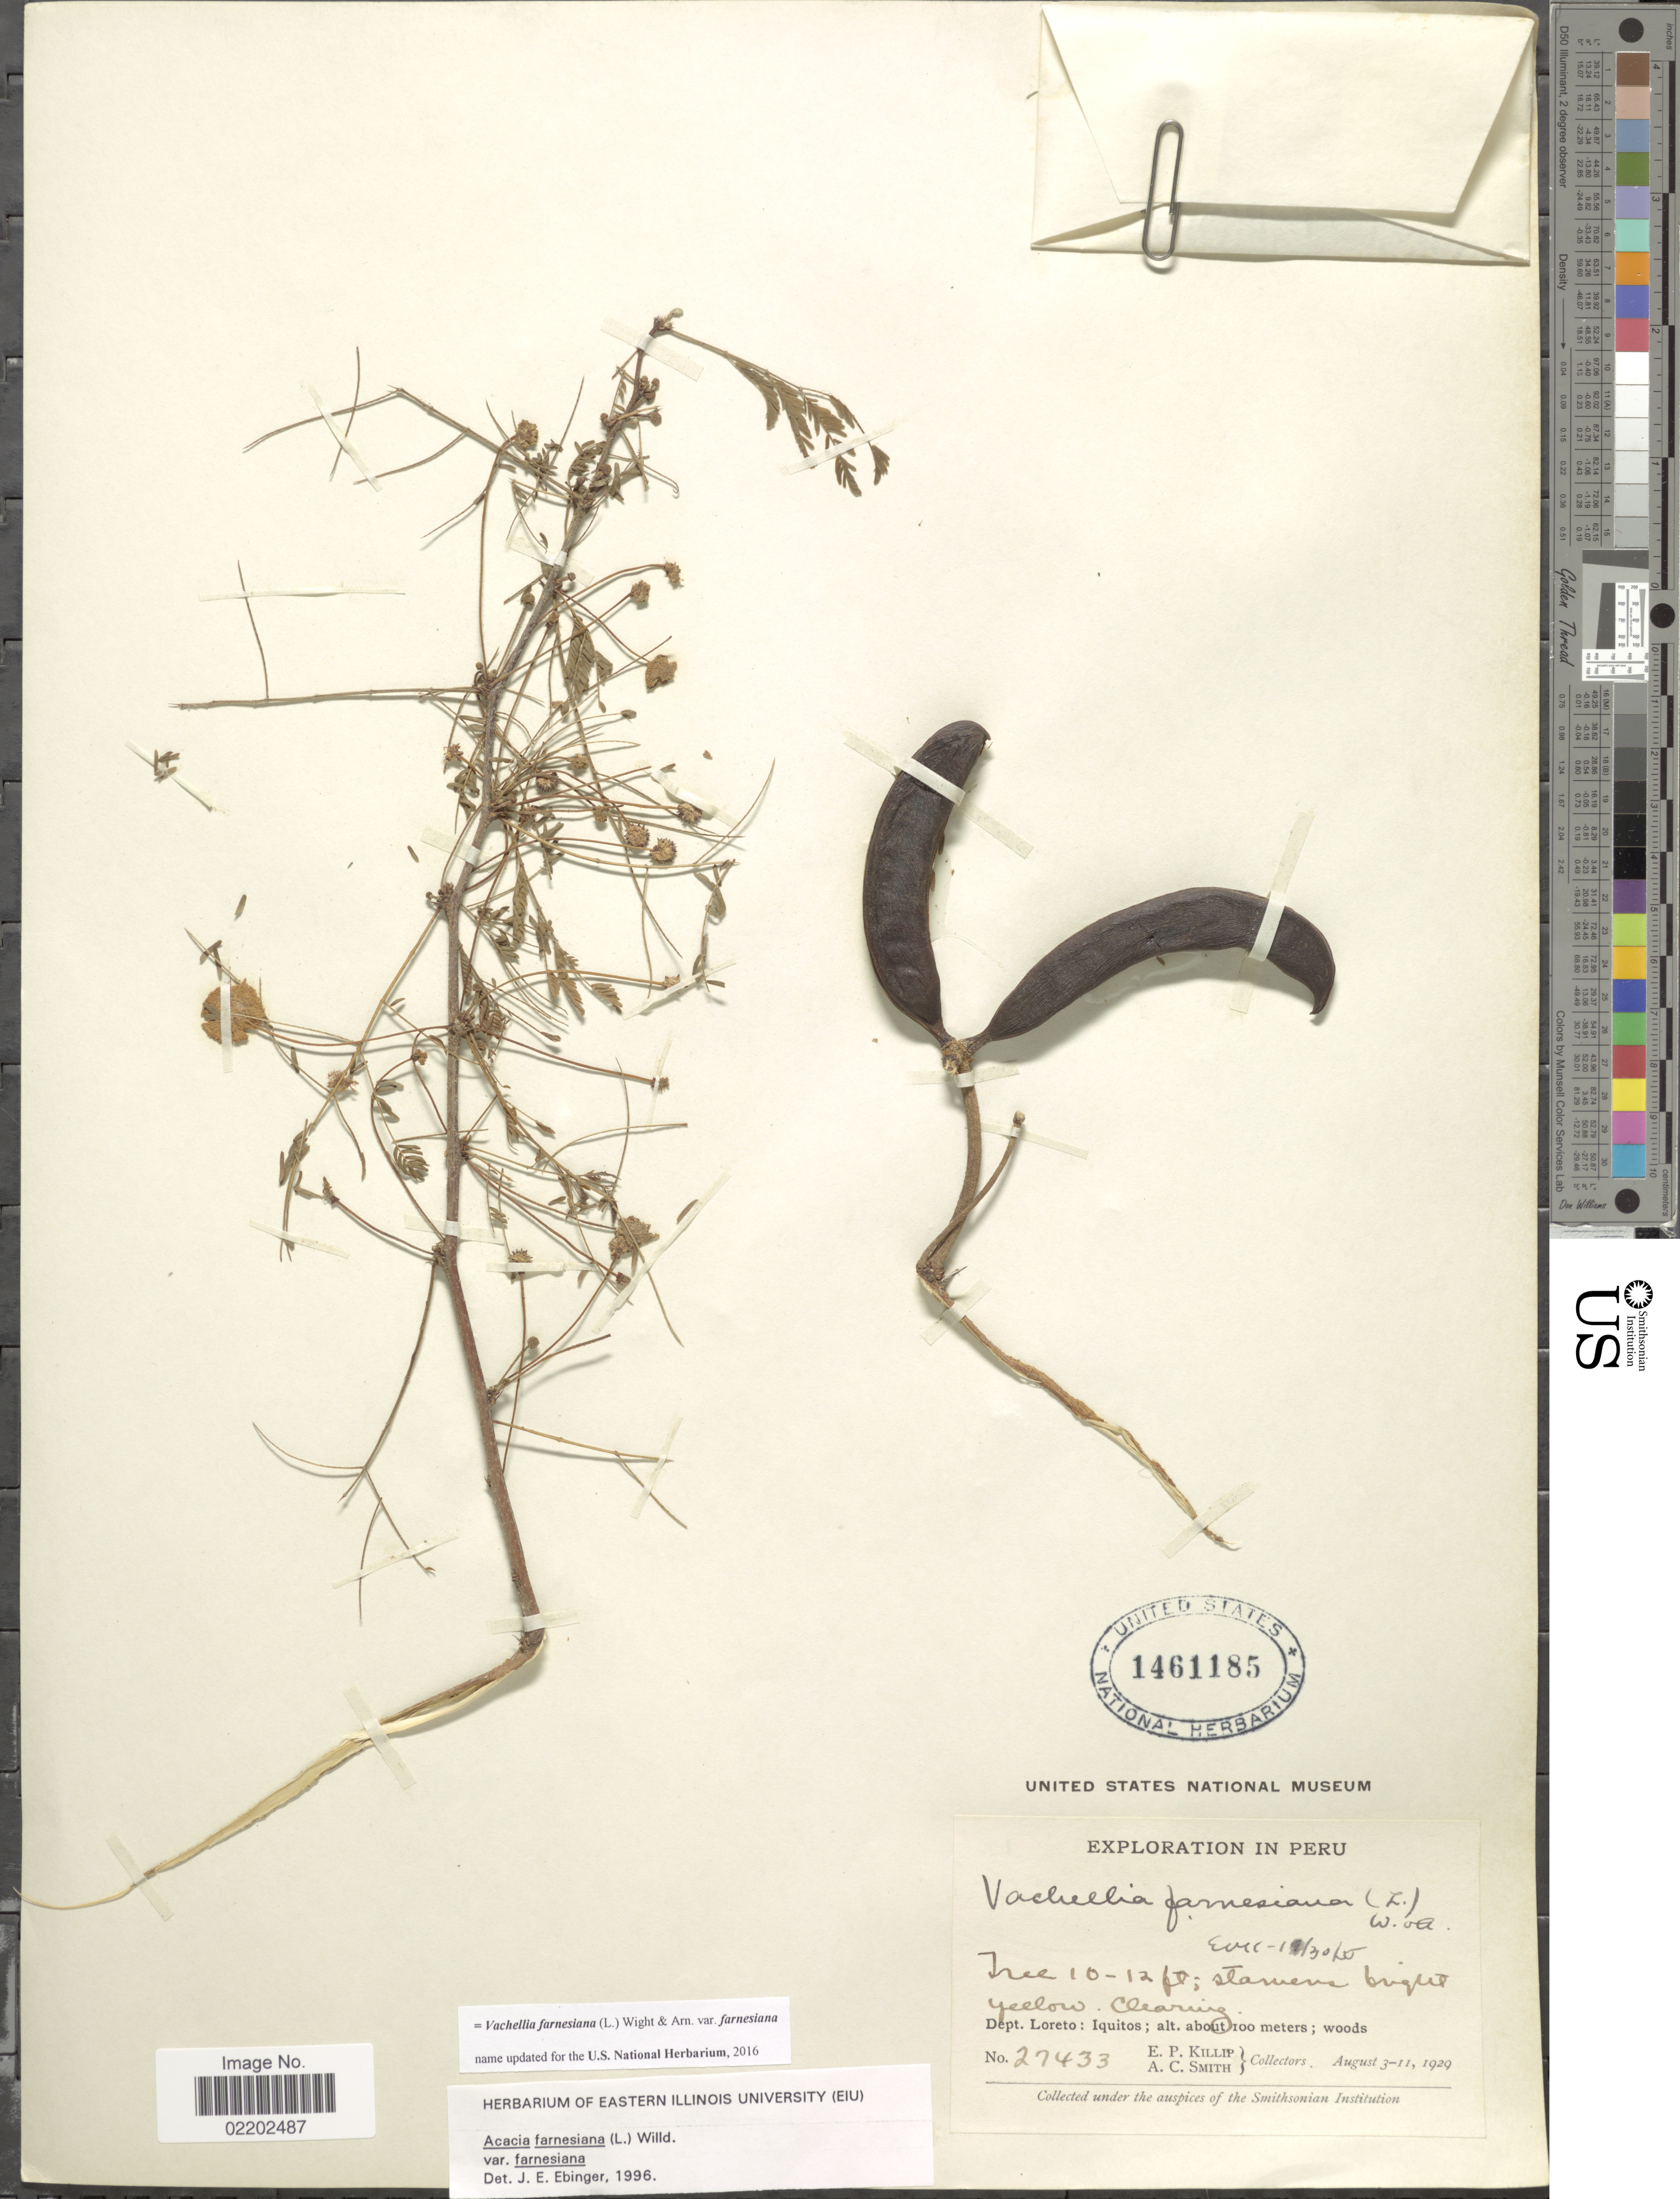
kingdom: Plantae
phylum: Tracheophyta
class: Magnoliopsida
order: Fabales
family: Fabaceae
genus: Vachellia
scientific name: Vachellia farnesiana var. farnesiana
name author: (L.) Wight & Arn.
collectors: E. P. Killip & A. C. Smith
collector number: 27433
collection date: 1929-08-03/1929-08-11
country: Peru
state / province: Loreto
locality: Clearing: Iquitos; woods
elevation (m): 100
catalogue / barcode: US 1461185